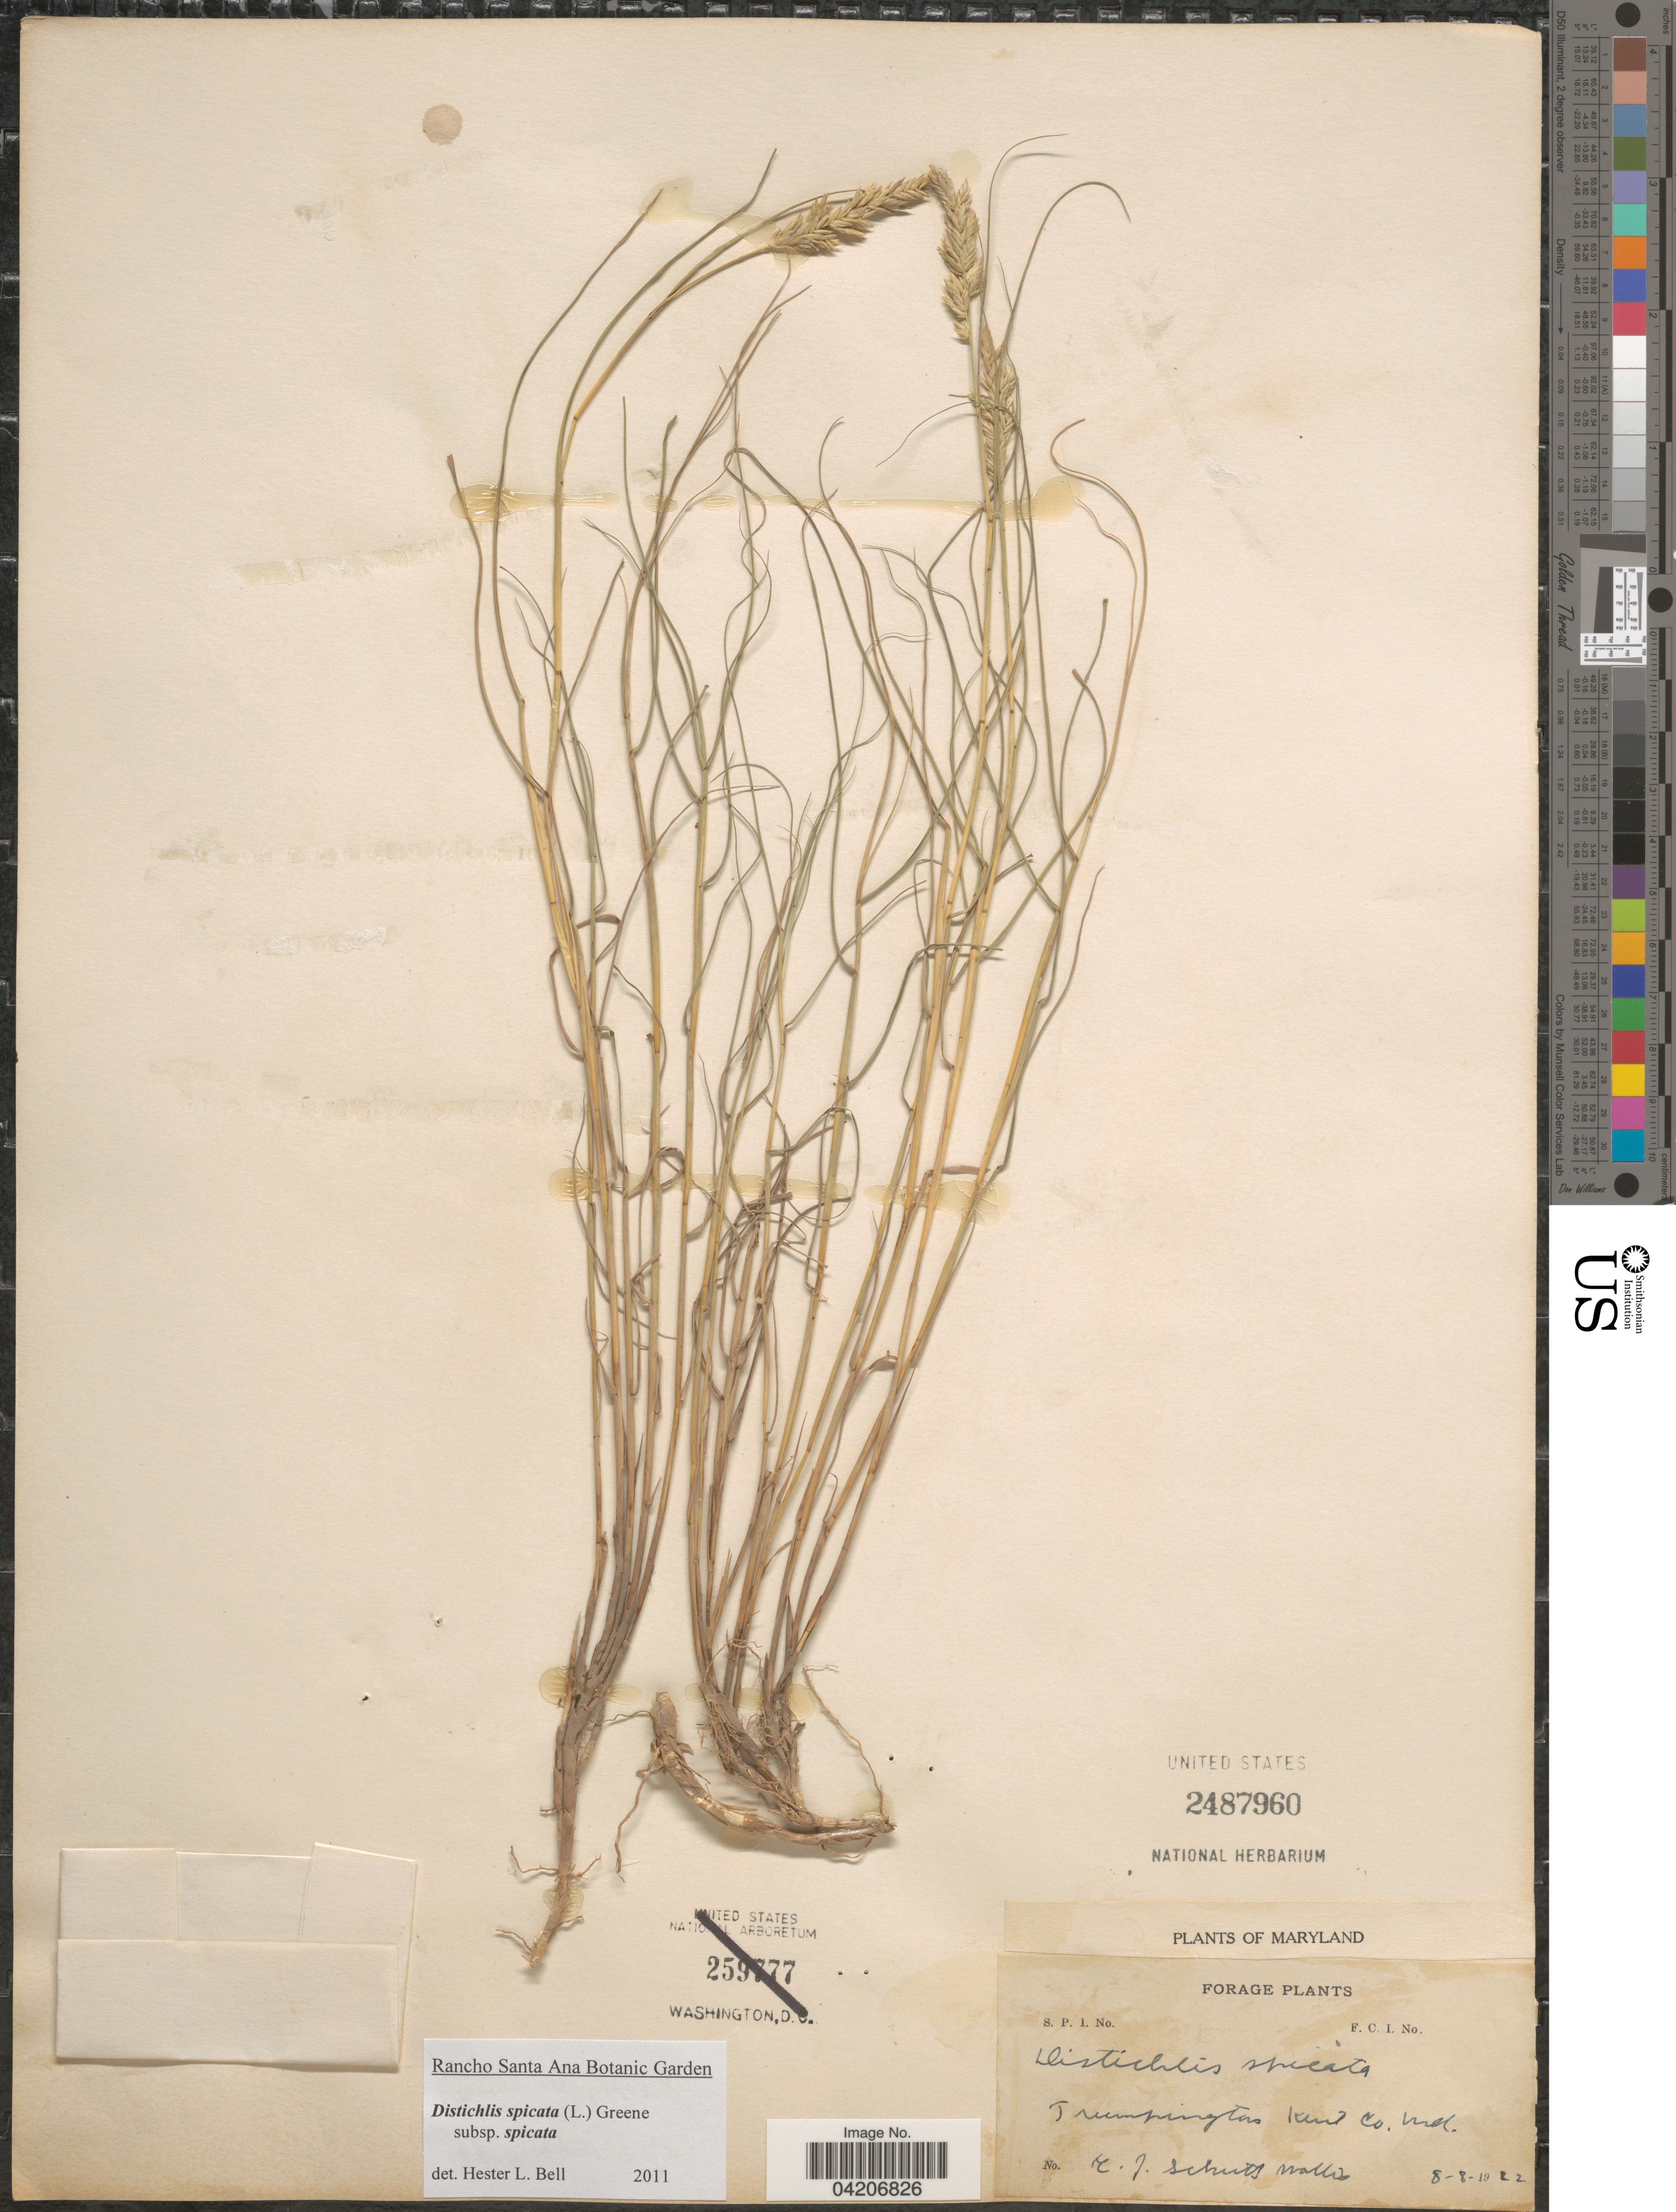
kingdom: Plantae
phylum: Tracheophyta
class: Liliopsida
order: Poales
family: Poaceae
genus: Distichlis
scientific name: Distichlis spicata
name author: (L.) Greene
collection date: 1922-08-08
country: United States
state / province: Maryland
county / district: Kent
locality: Trumpington Kent Co.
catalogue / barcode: US 2487960